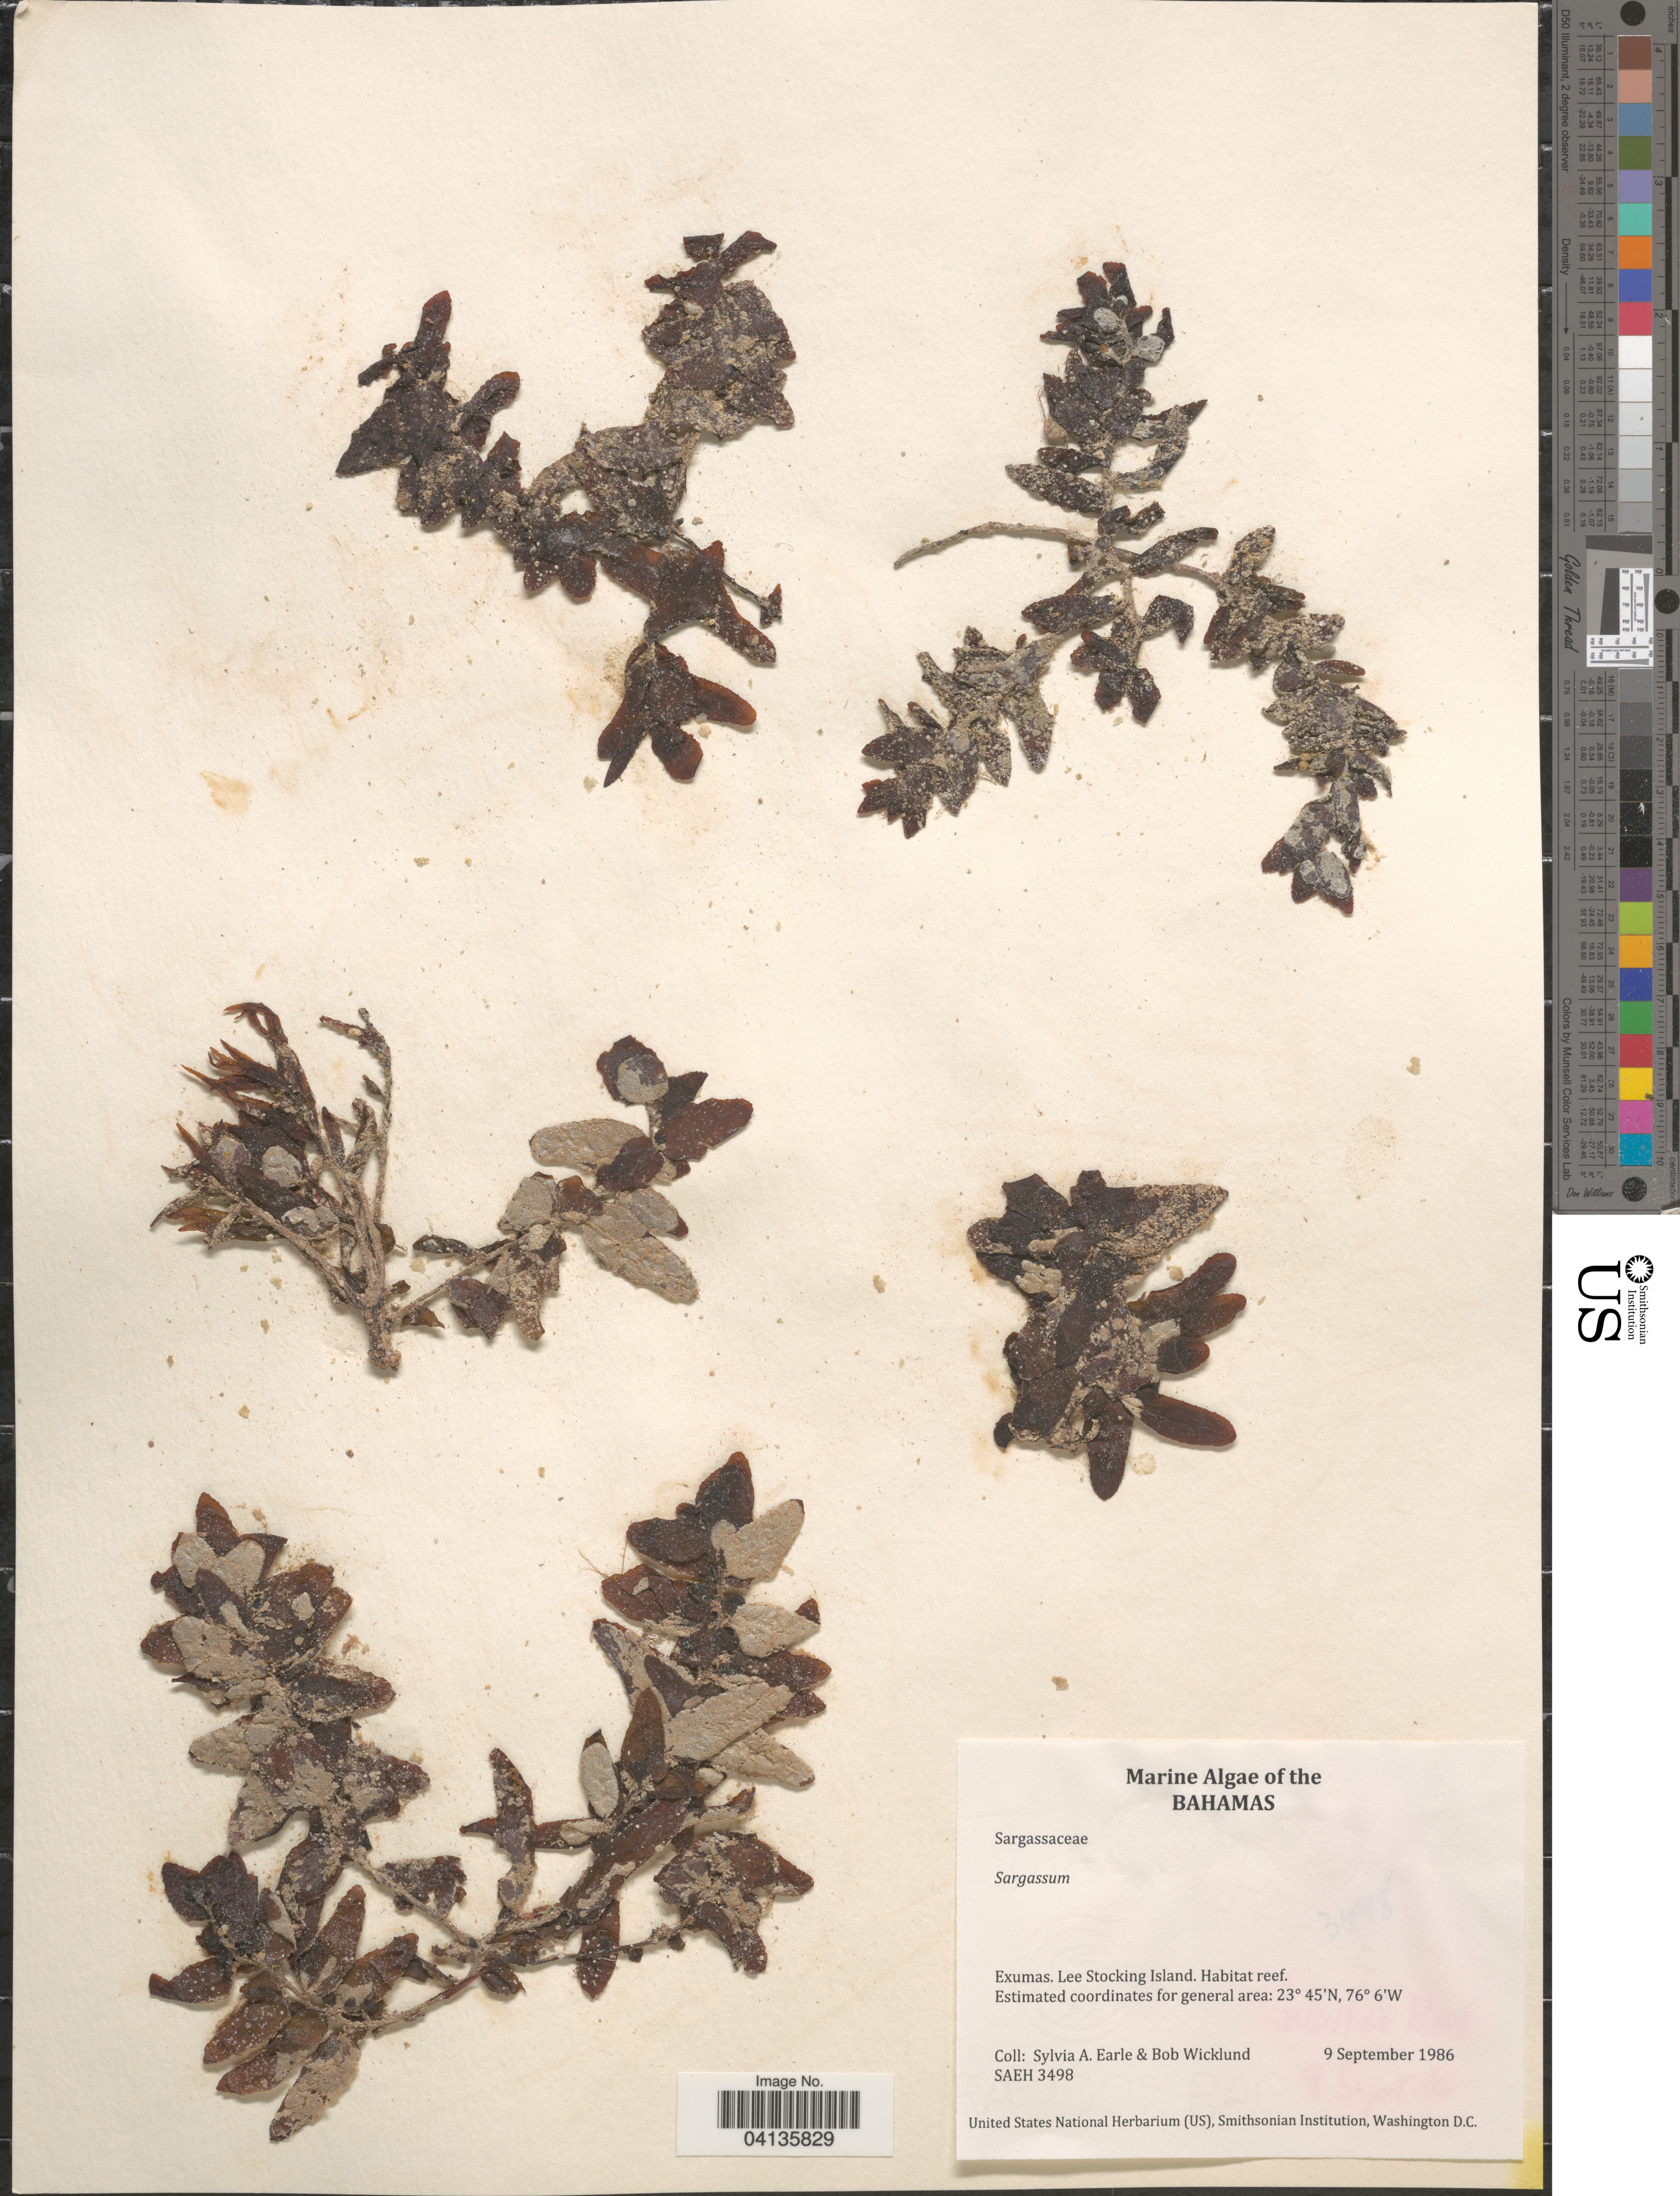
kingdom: Chromista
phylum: Ochrophyta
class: Phaeophyceae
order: Fucales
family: Sargassaceae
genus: Sargassum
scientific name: Sargassum sp.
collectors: S. A. Earle & B. Wicklund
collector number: SAEH 3498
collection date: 1986-09-09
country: Bahamas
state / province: Exuma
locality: Exumas. Lee Stocking Island.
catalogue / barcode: US 238658